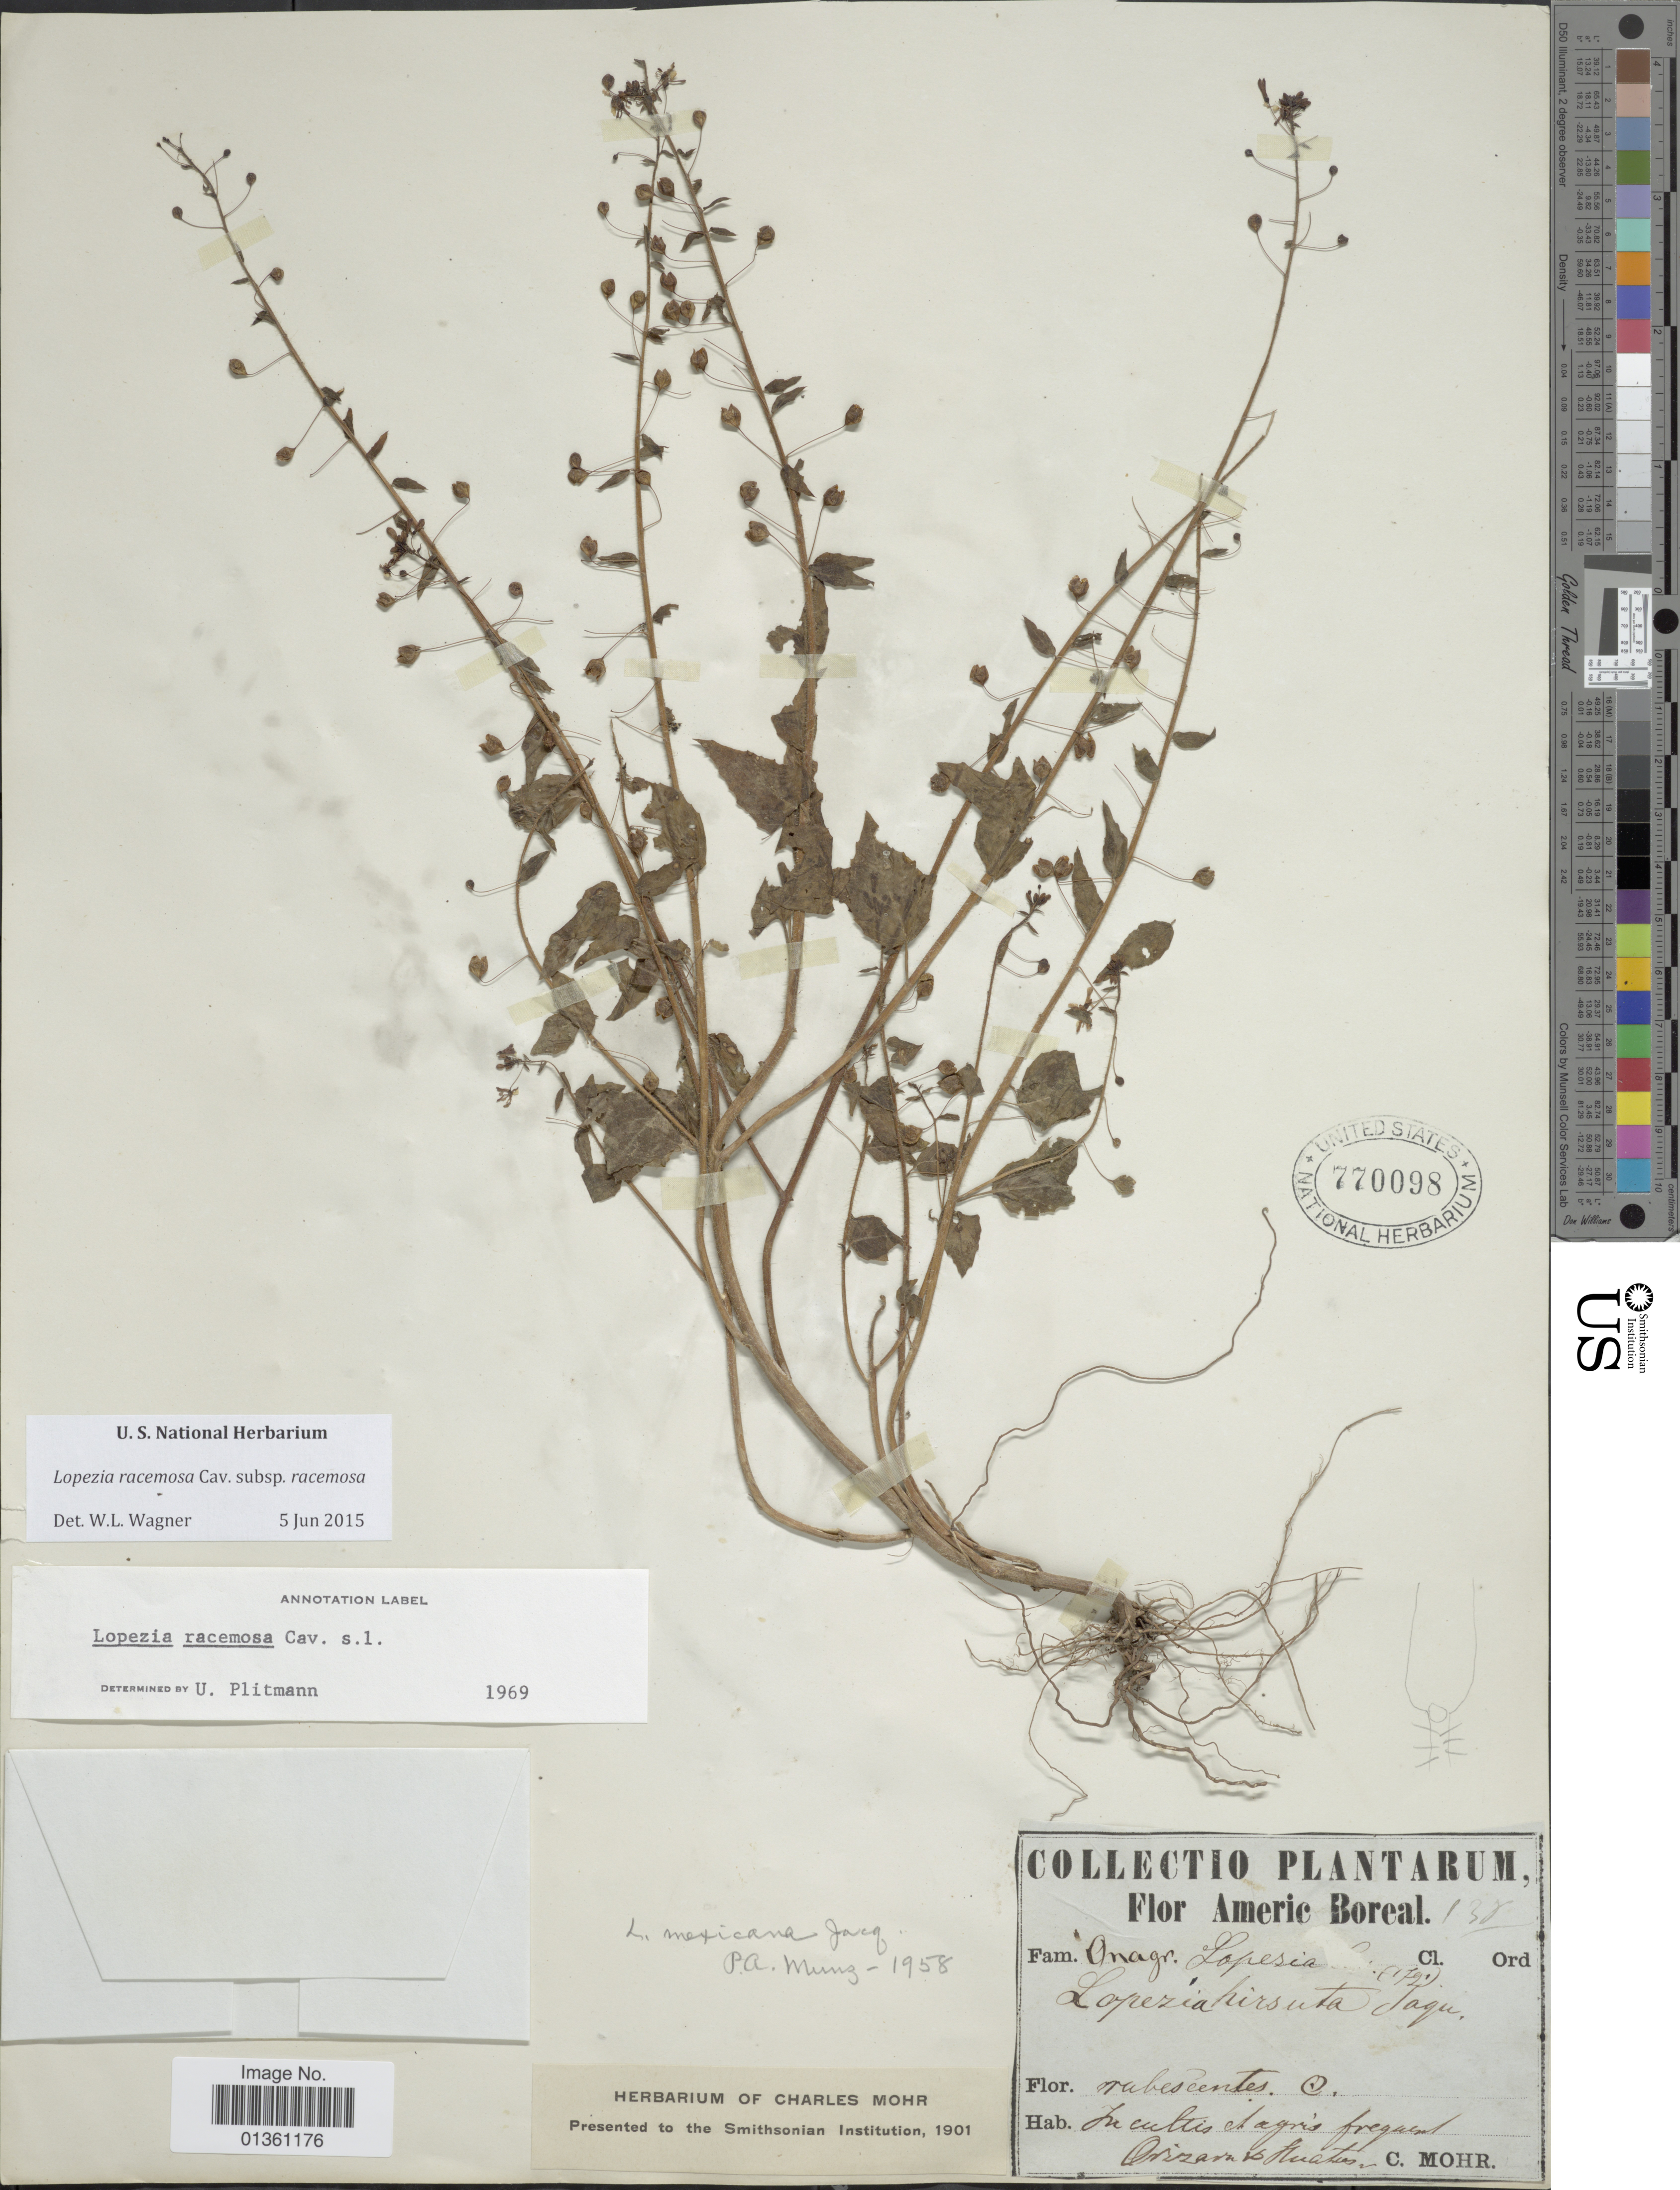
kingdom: Plantae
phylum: Tracheophyta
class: Magnoliopsida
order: Myrtales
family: Onagraceae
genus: Lopezia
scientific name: Lopezia racemosa subsp. racemosa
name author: Cav.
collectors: C. T. Mohr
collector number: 138*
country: Mexico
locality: Orizam es Huates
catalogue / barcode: US 770098